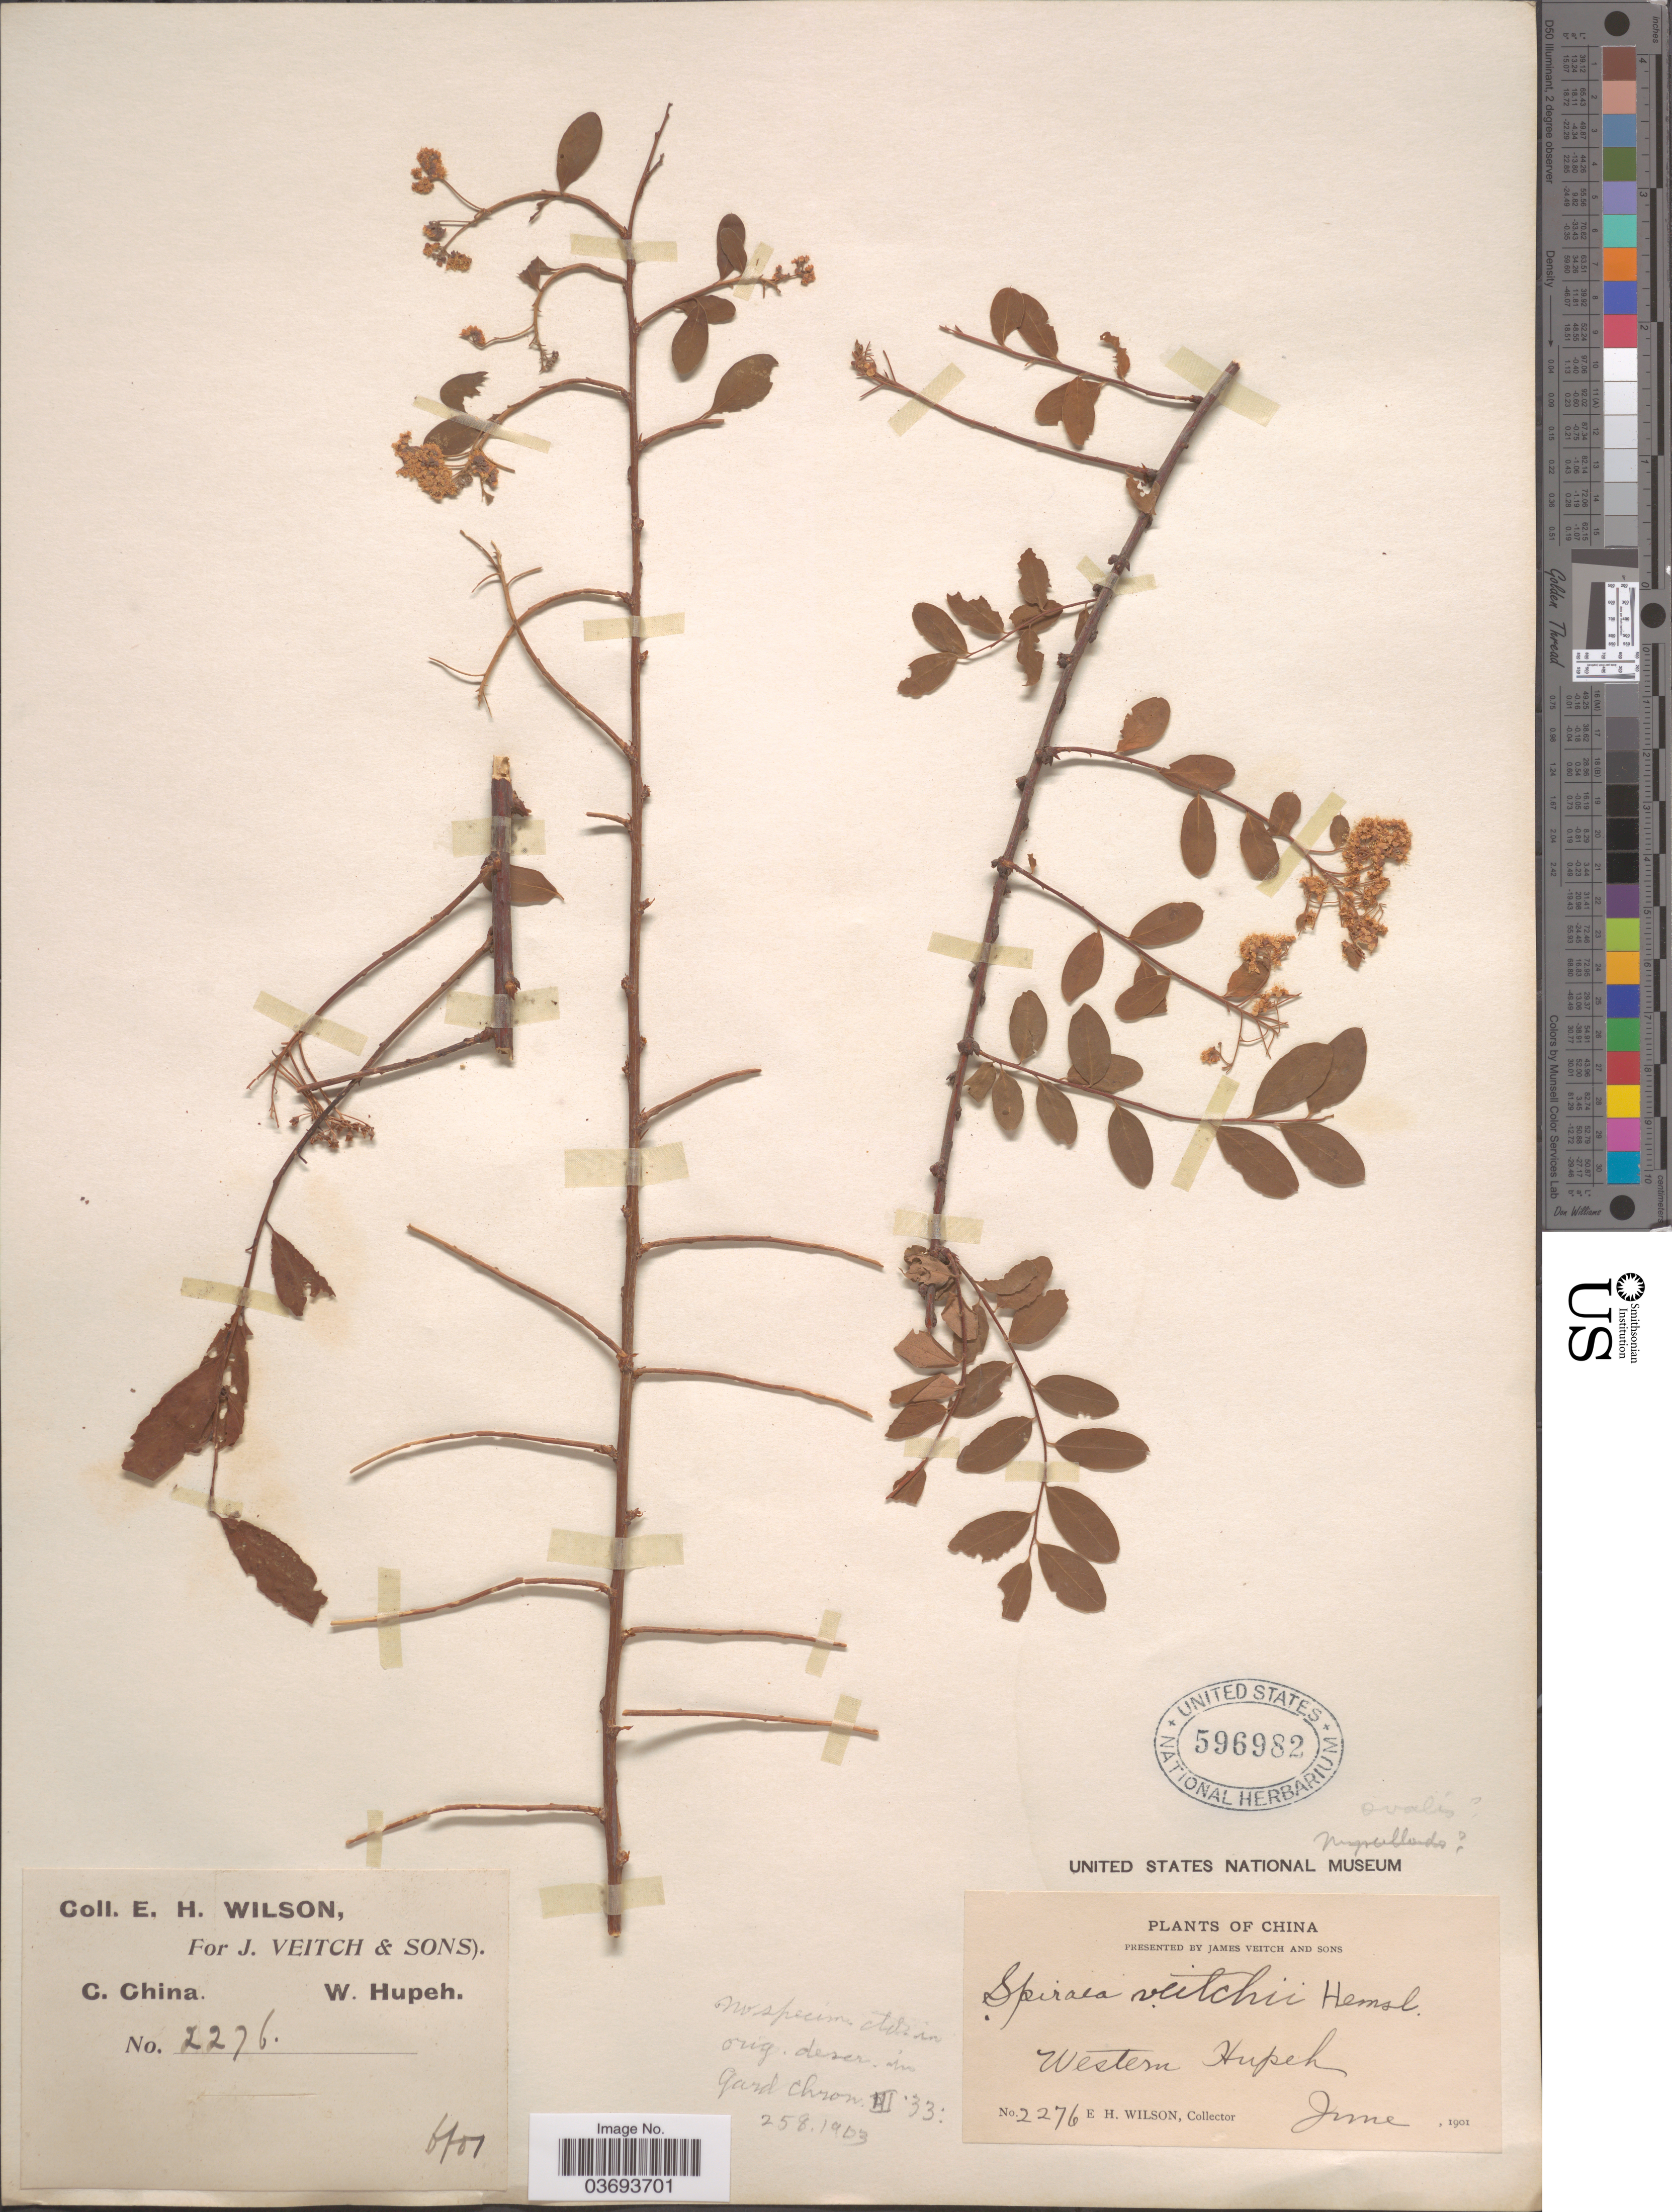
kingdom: Plantae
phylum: Tracheophyta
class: Magnoliopsida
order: Rosales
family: Rosaceae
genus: Spiraea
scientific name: Spiraea veitchii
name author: Hemsl.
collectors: E. Wilson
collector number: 2276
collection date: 1901-06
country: China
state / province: Hubei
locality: C. China. Western Hupeh.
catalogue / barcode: US 596982